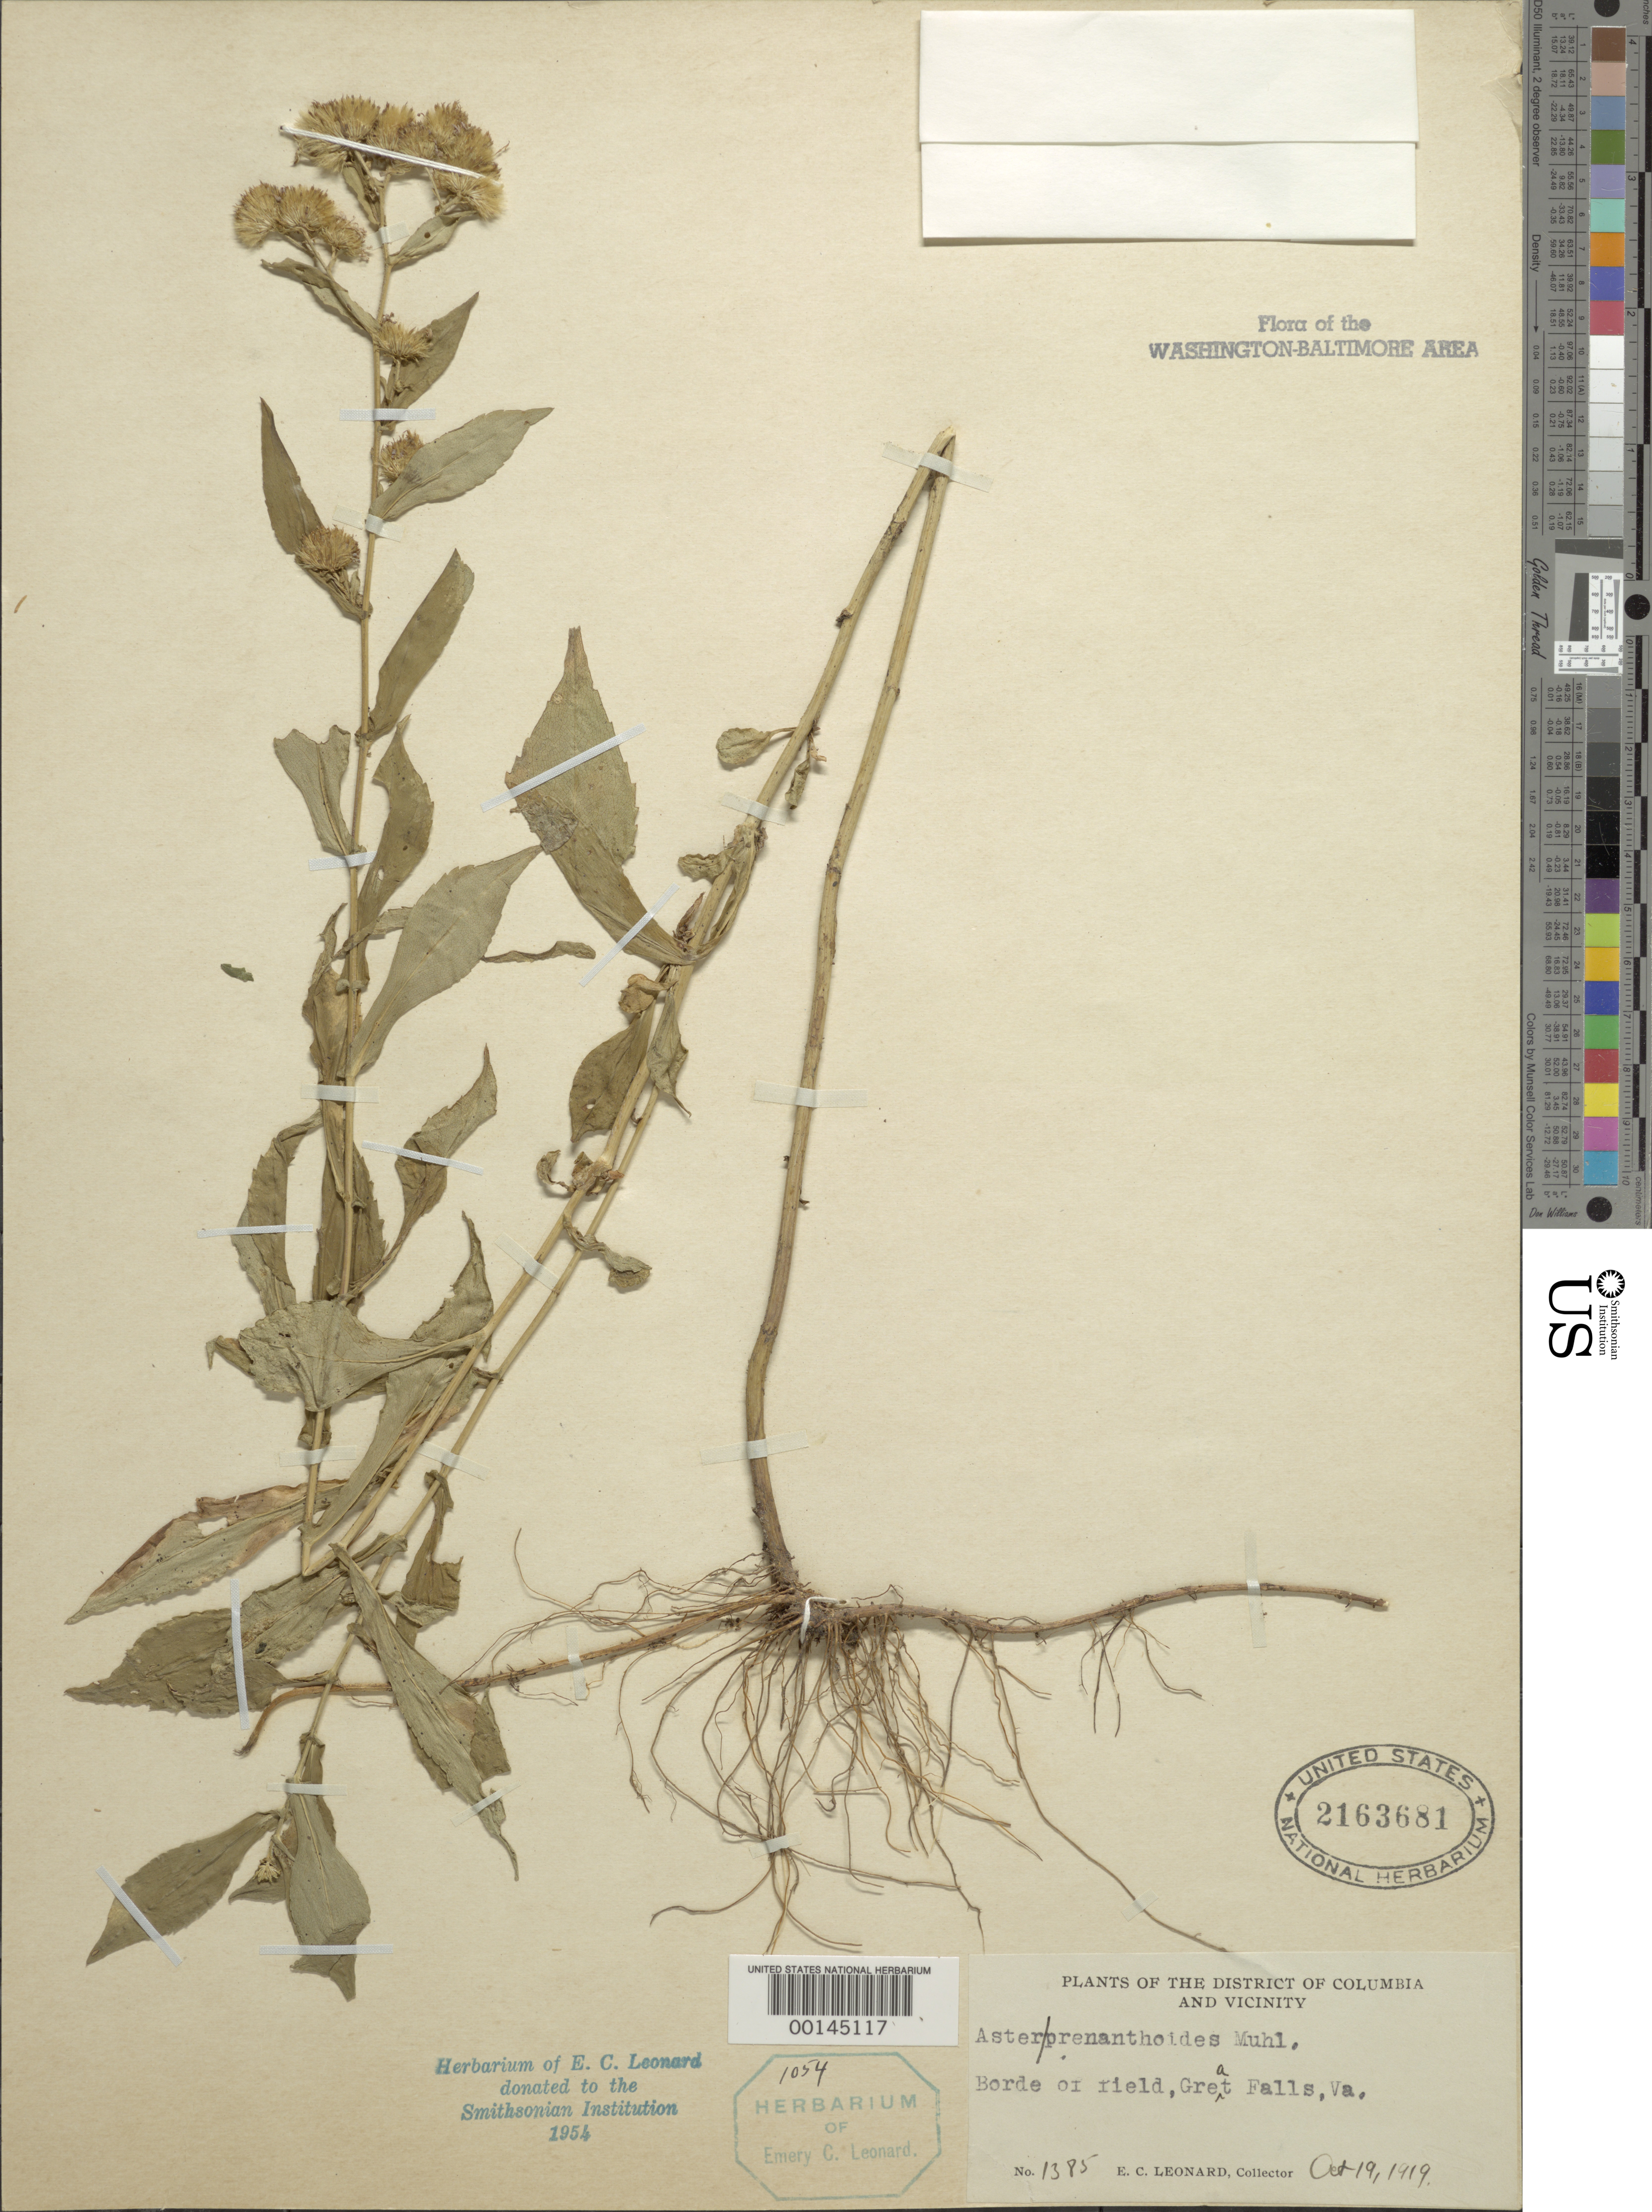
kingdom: Plantae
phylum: Tracheophyta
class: Magnoliopsida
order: Asterales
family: Asteraceae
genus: Symphyotrichum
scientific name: Symphyotrichum prenanthoides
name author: (Muhl. ex Willd.) G.L. Nesom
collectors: E. C. Leonard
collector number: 1385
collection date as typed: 19 Oct 1919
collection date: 1919-10-19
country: United States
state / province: Virginia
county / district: Fairfax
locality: Great Falls C. & O. Canal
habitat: Border of field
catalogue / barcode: US 2163681